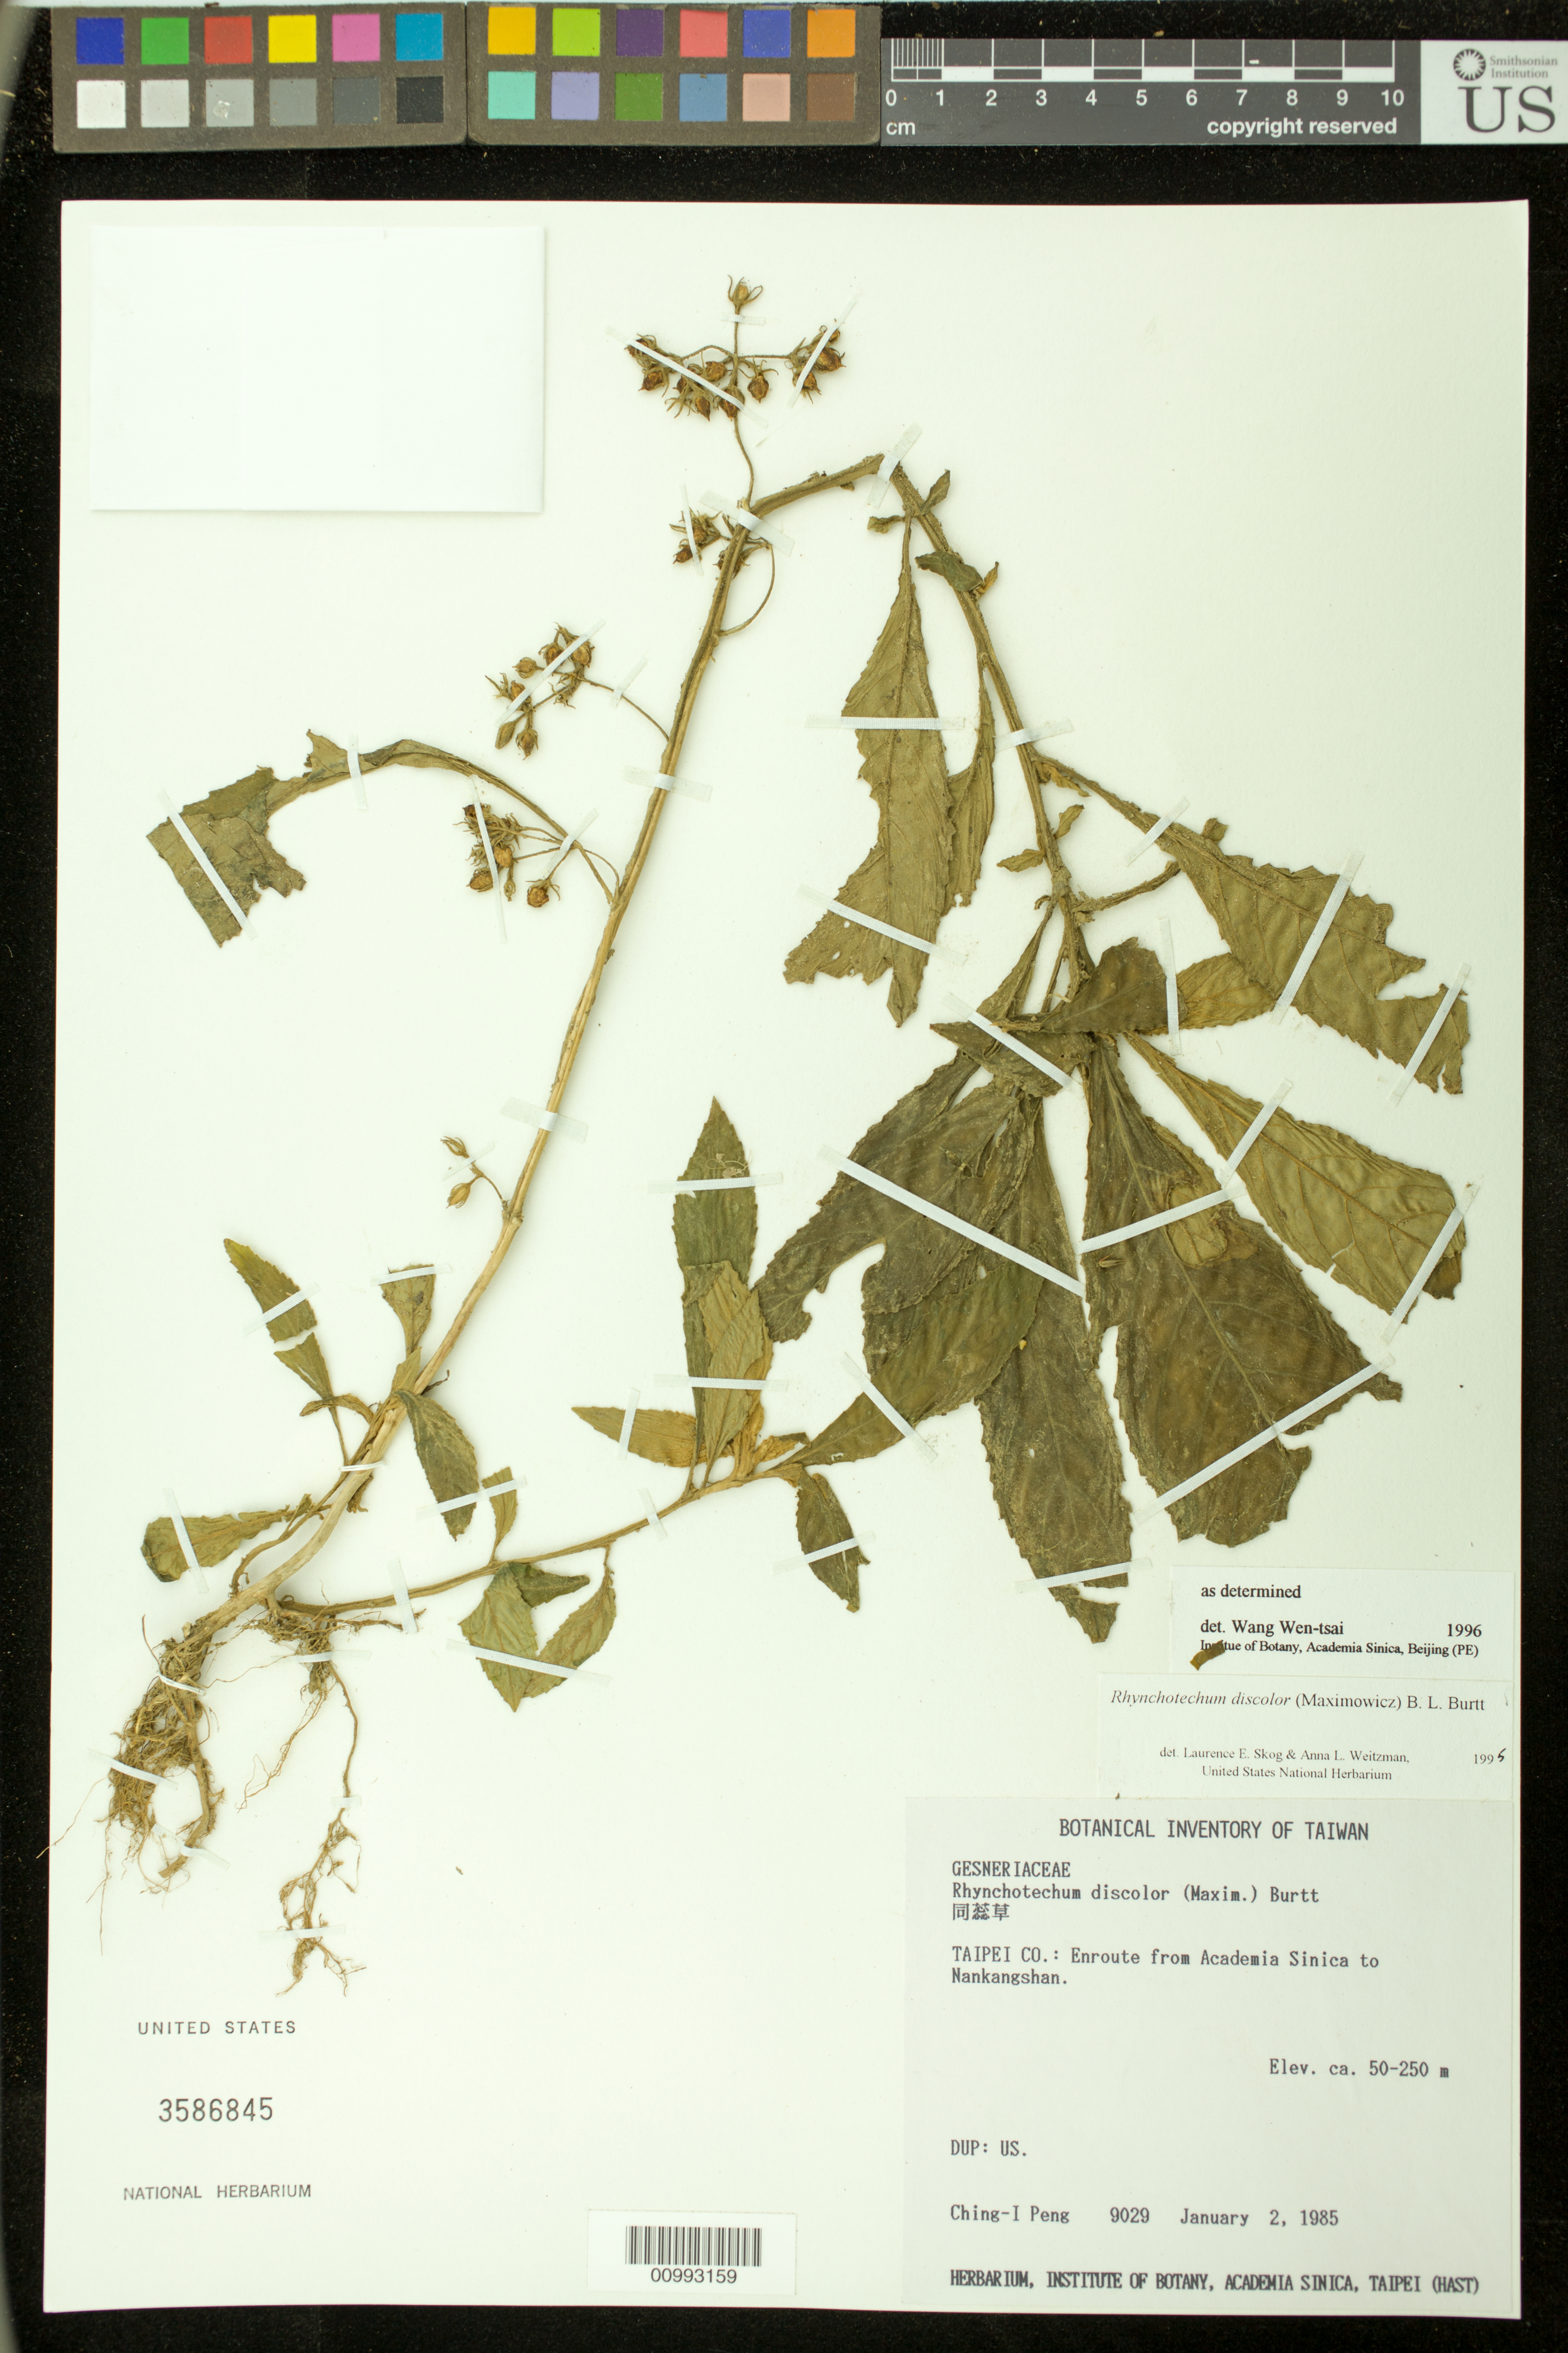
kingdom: Plantae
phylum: Tracheophyta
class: Magnoliopsida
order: Lamiales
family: Gesneriaceae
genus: Rhynchotechum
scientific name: Rhynchotechum discolor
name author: (Maxim.) B.L. Burtt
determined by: Skog, L. E.; Weitzman, A. L.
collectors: C.-I Peng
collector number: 9029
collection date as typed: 02 Jan 1985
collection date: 1985-01-02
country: Taiwan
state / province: Taipei City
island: Taiwan [Formosa]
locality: Taipei Co.: en route from Academia Sinica to Nankangshan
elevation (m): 50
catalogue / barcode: US 3586845